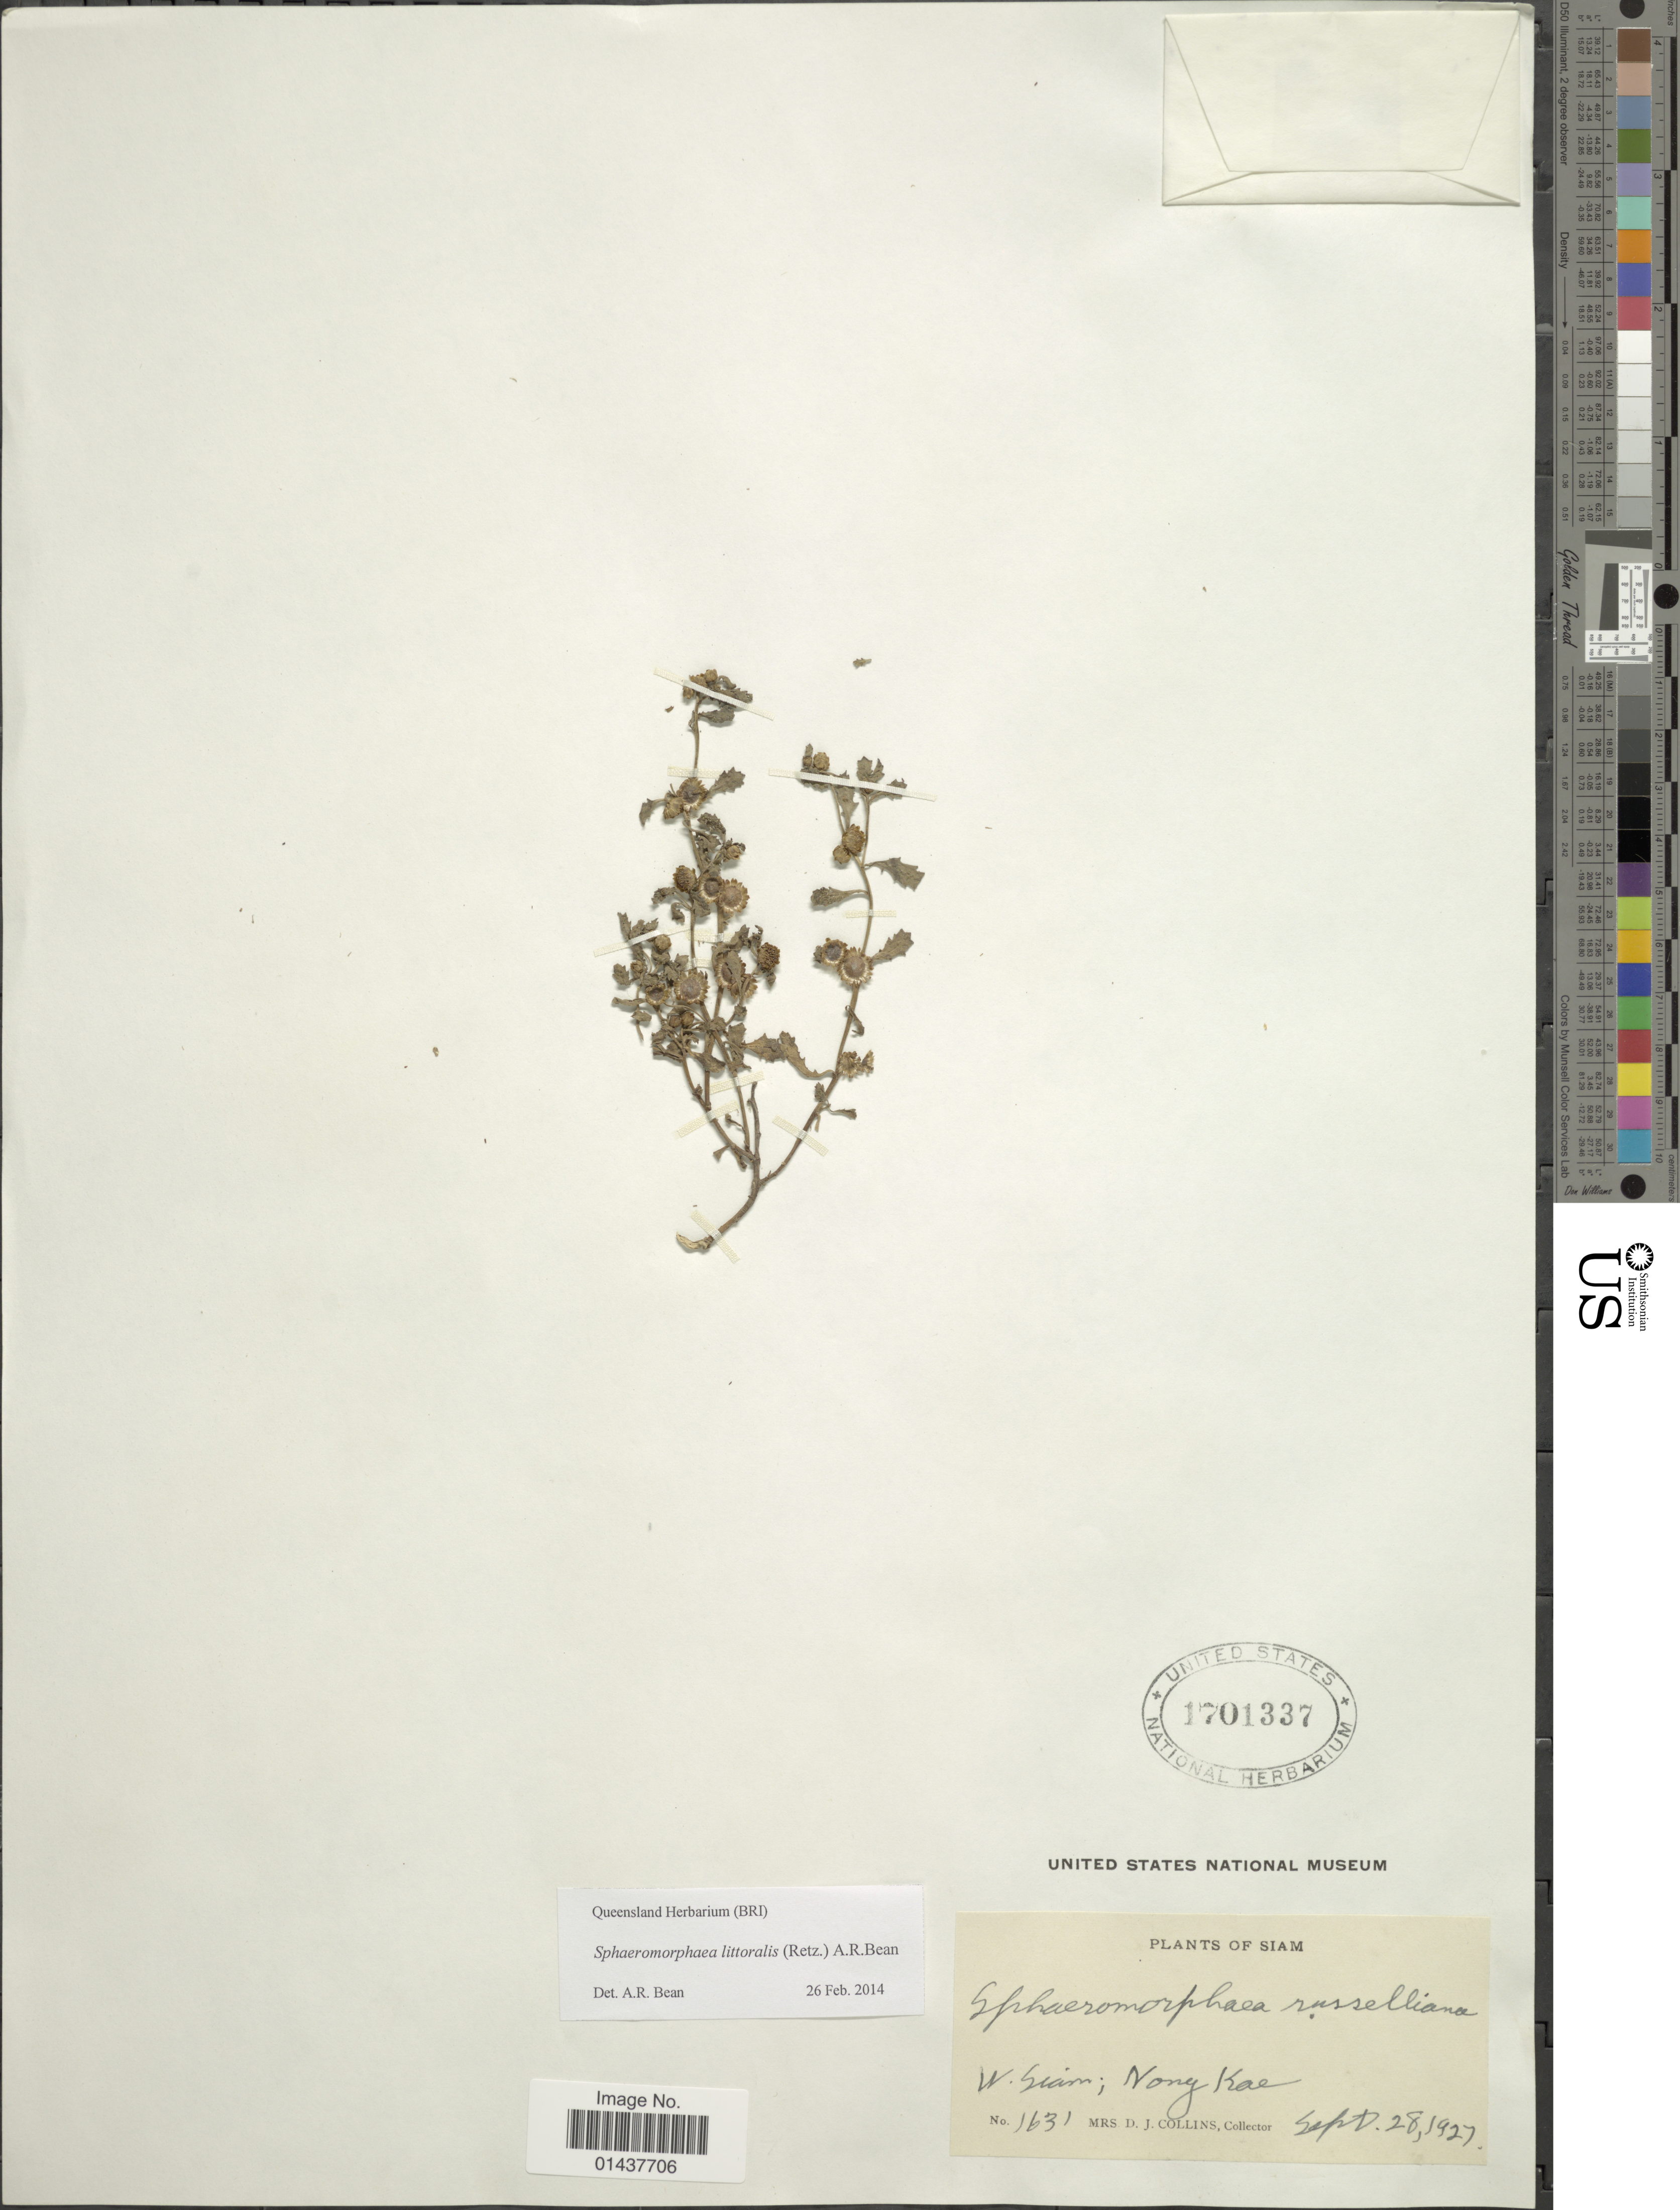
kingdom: Plantae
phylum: Tracheophyta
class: Magnoliopsida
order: Asterales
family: Asteraceae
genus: Sphaeromorphaea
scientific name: Sphaeromorphaea littoralis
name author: (Retz.) A.R. Bean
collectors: Mrs. D. J. Collins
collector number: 1631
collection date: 1927-09-28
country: Thailand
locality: Siam, W. Siam; Nong Kae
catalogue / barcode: US 1701337